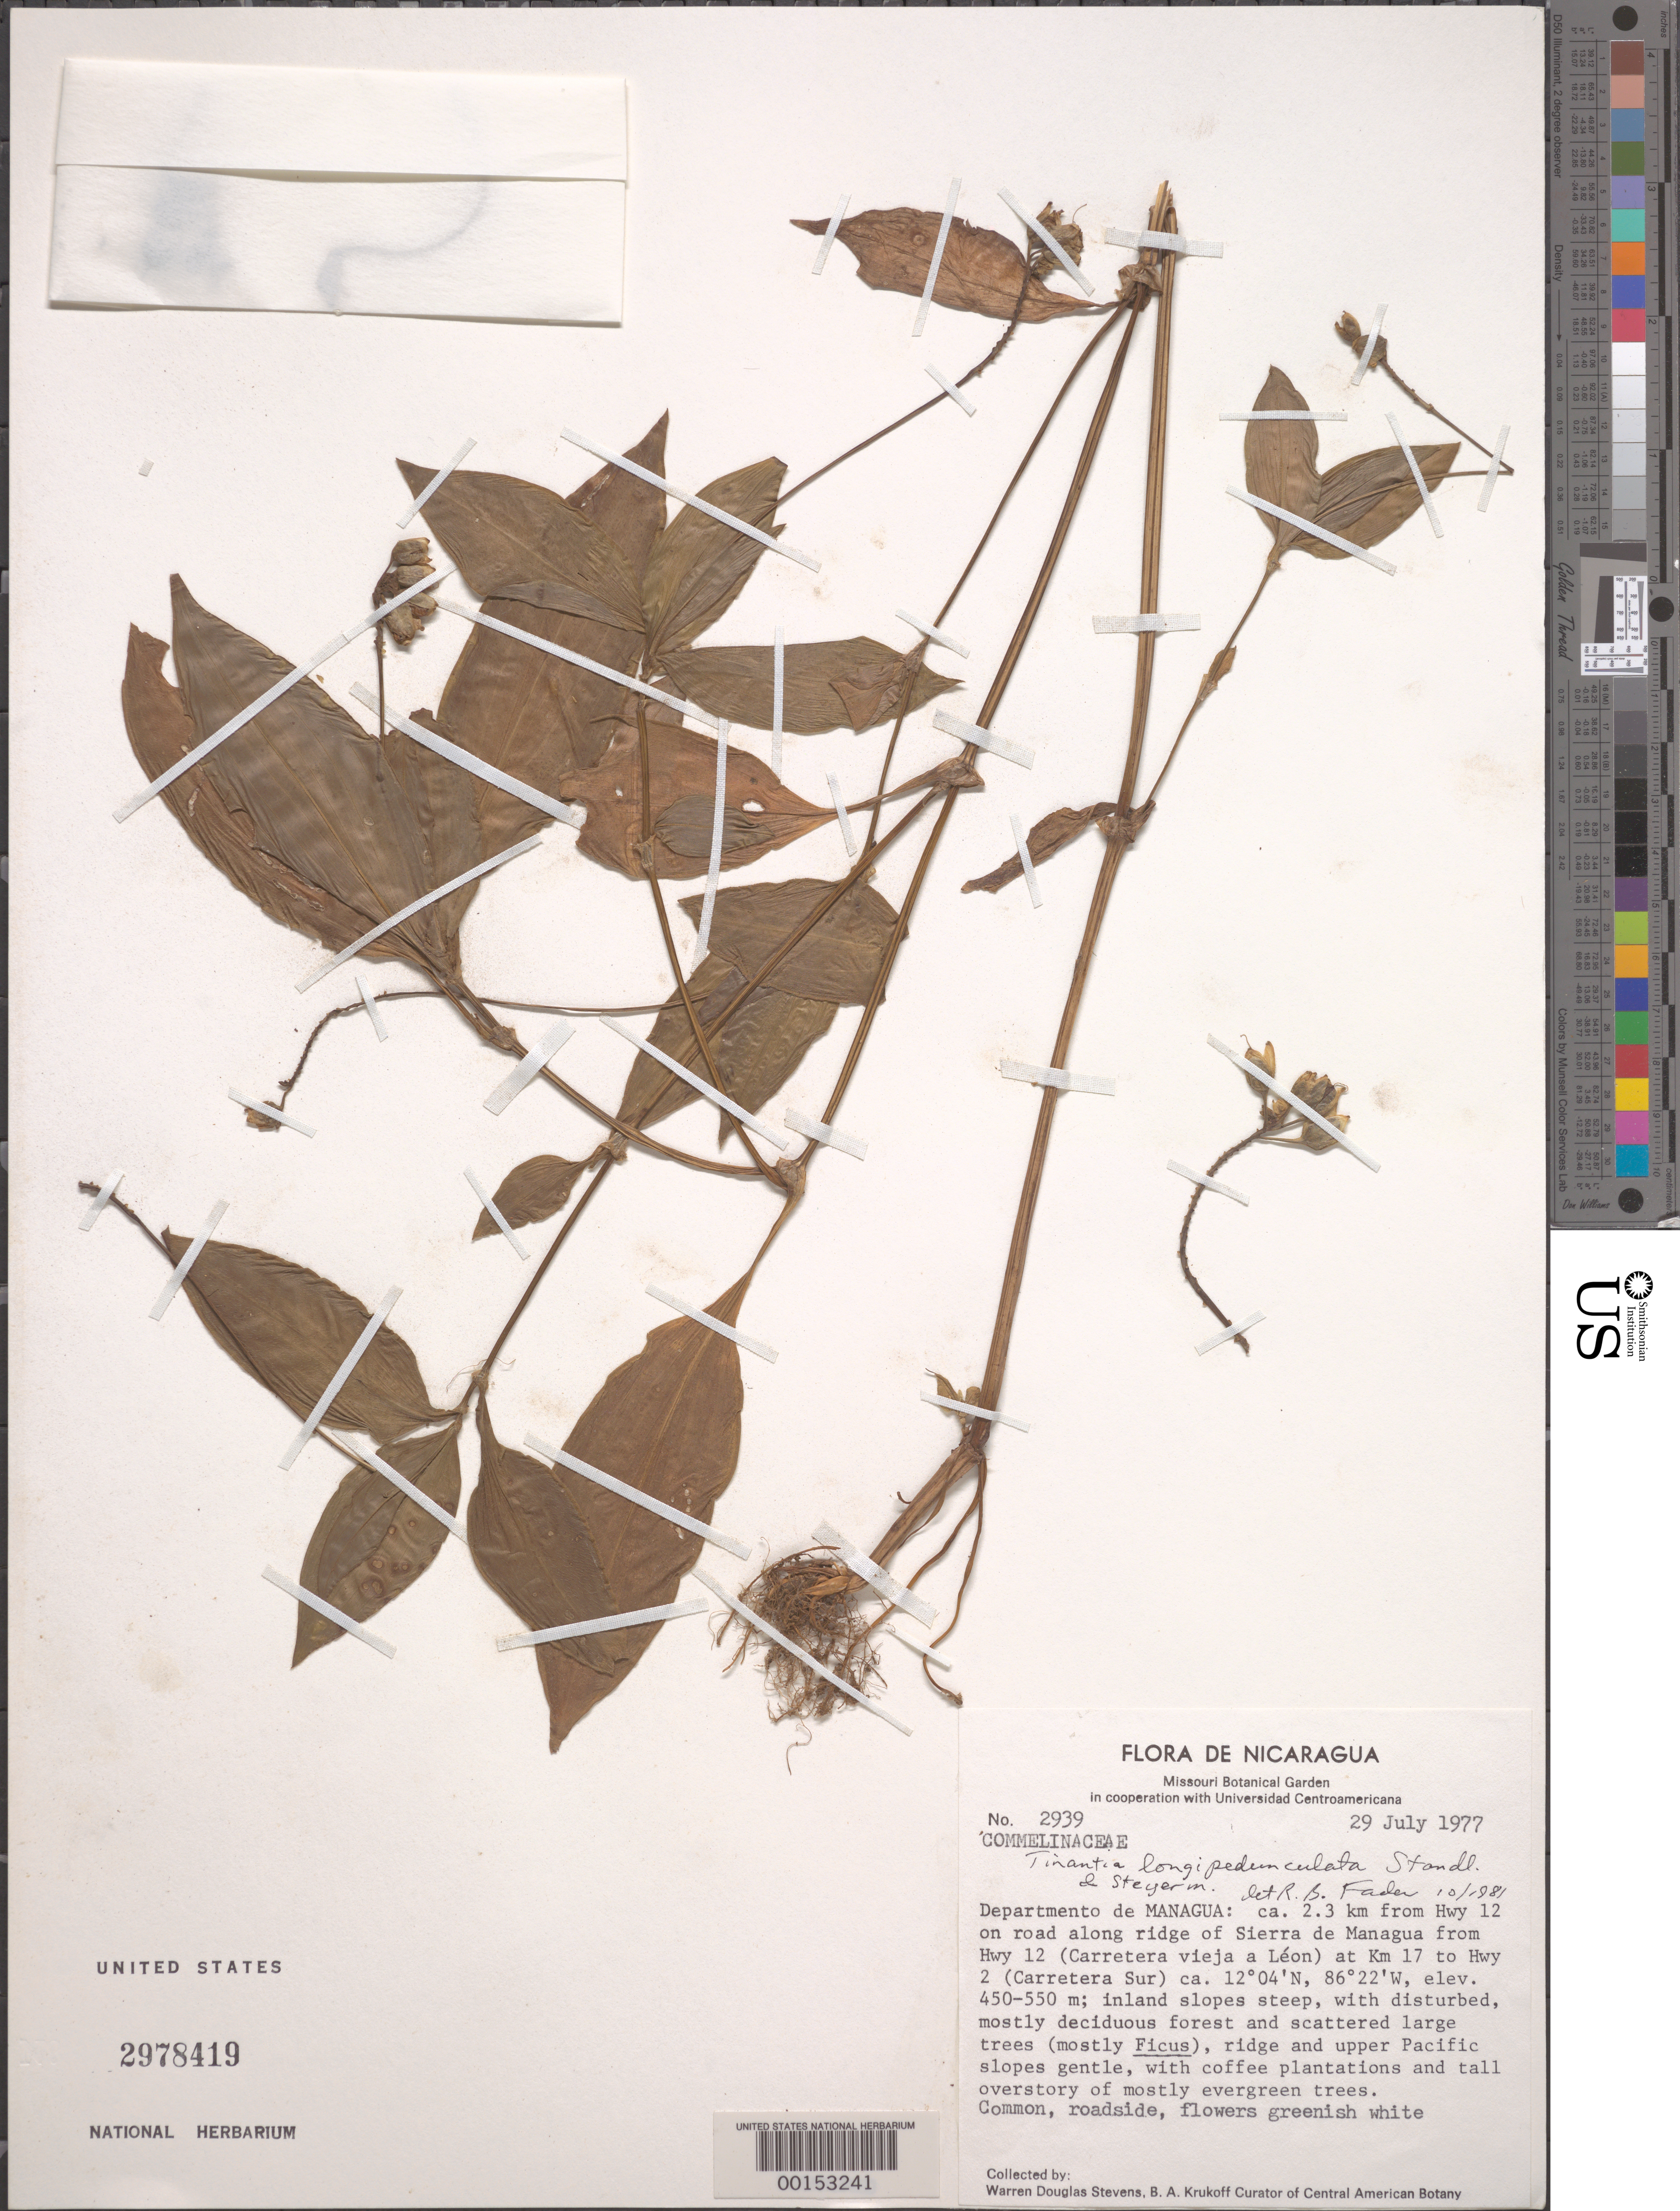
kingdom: Plantae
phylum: Tracheophyta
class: Liliopsida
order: Commelinales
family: Commelinaceae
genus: Tinantia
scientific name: Tinantia longipedunculata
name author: Standl. & Steyerm.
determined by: Faden, Robert B., (US), Smithsonian Institution - National Museum of Natural History (UNITED STATES)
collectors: W. D. Douglas & B. A. Krukoff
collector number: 2939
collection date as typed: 29 Jul 1977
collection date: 1977-07-29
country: Nicaragua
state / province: Managua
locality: Sierra de managua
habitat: Roadside; disturbed deciduous forest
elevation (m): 450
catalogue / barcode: US 2978419